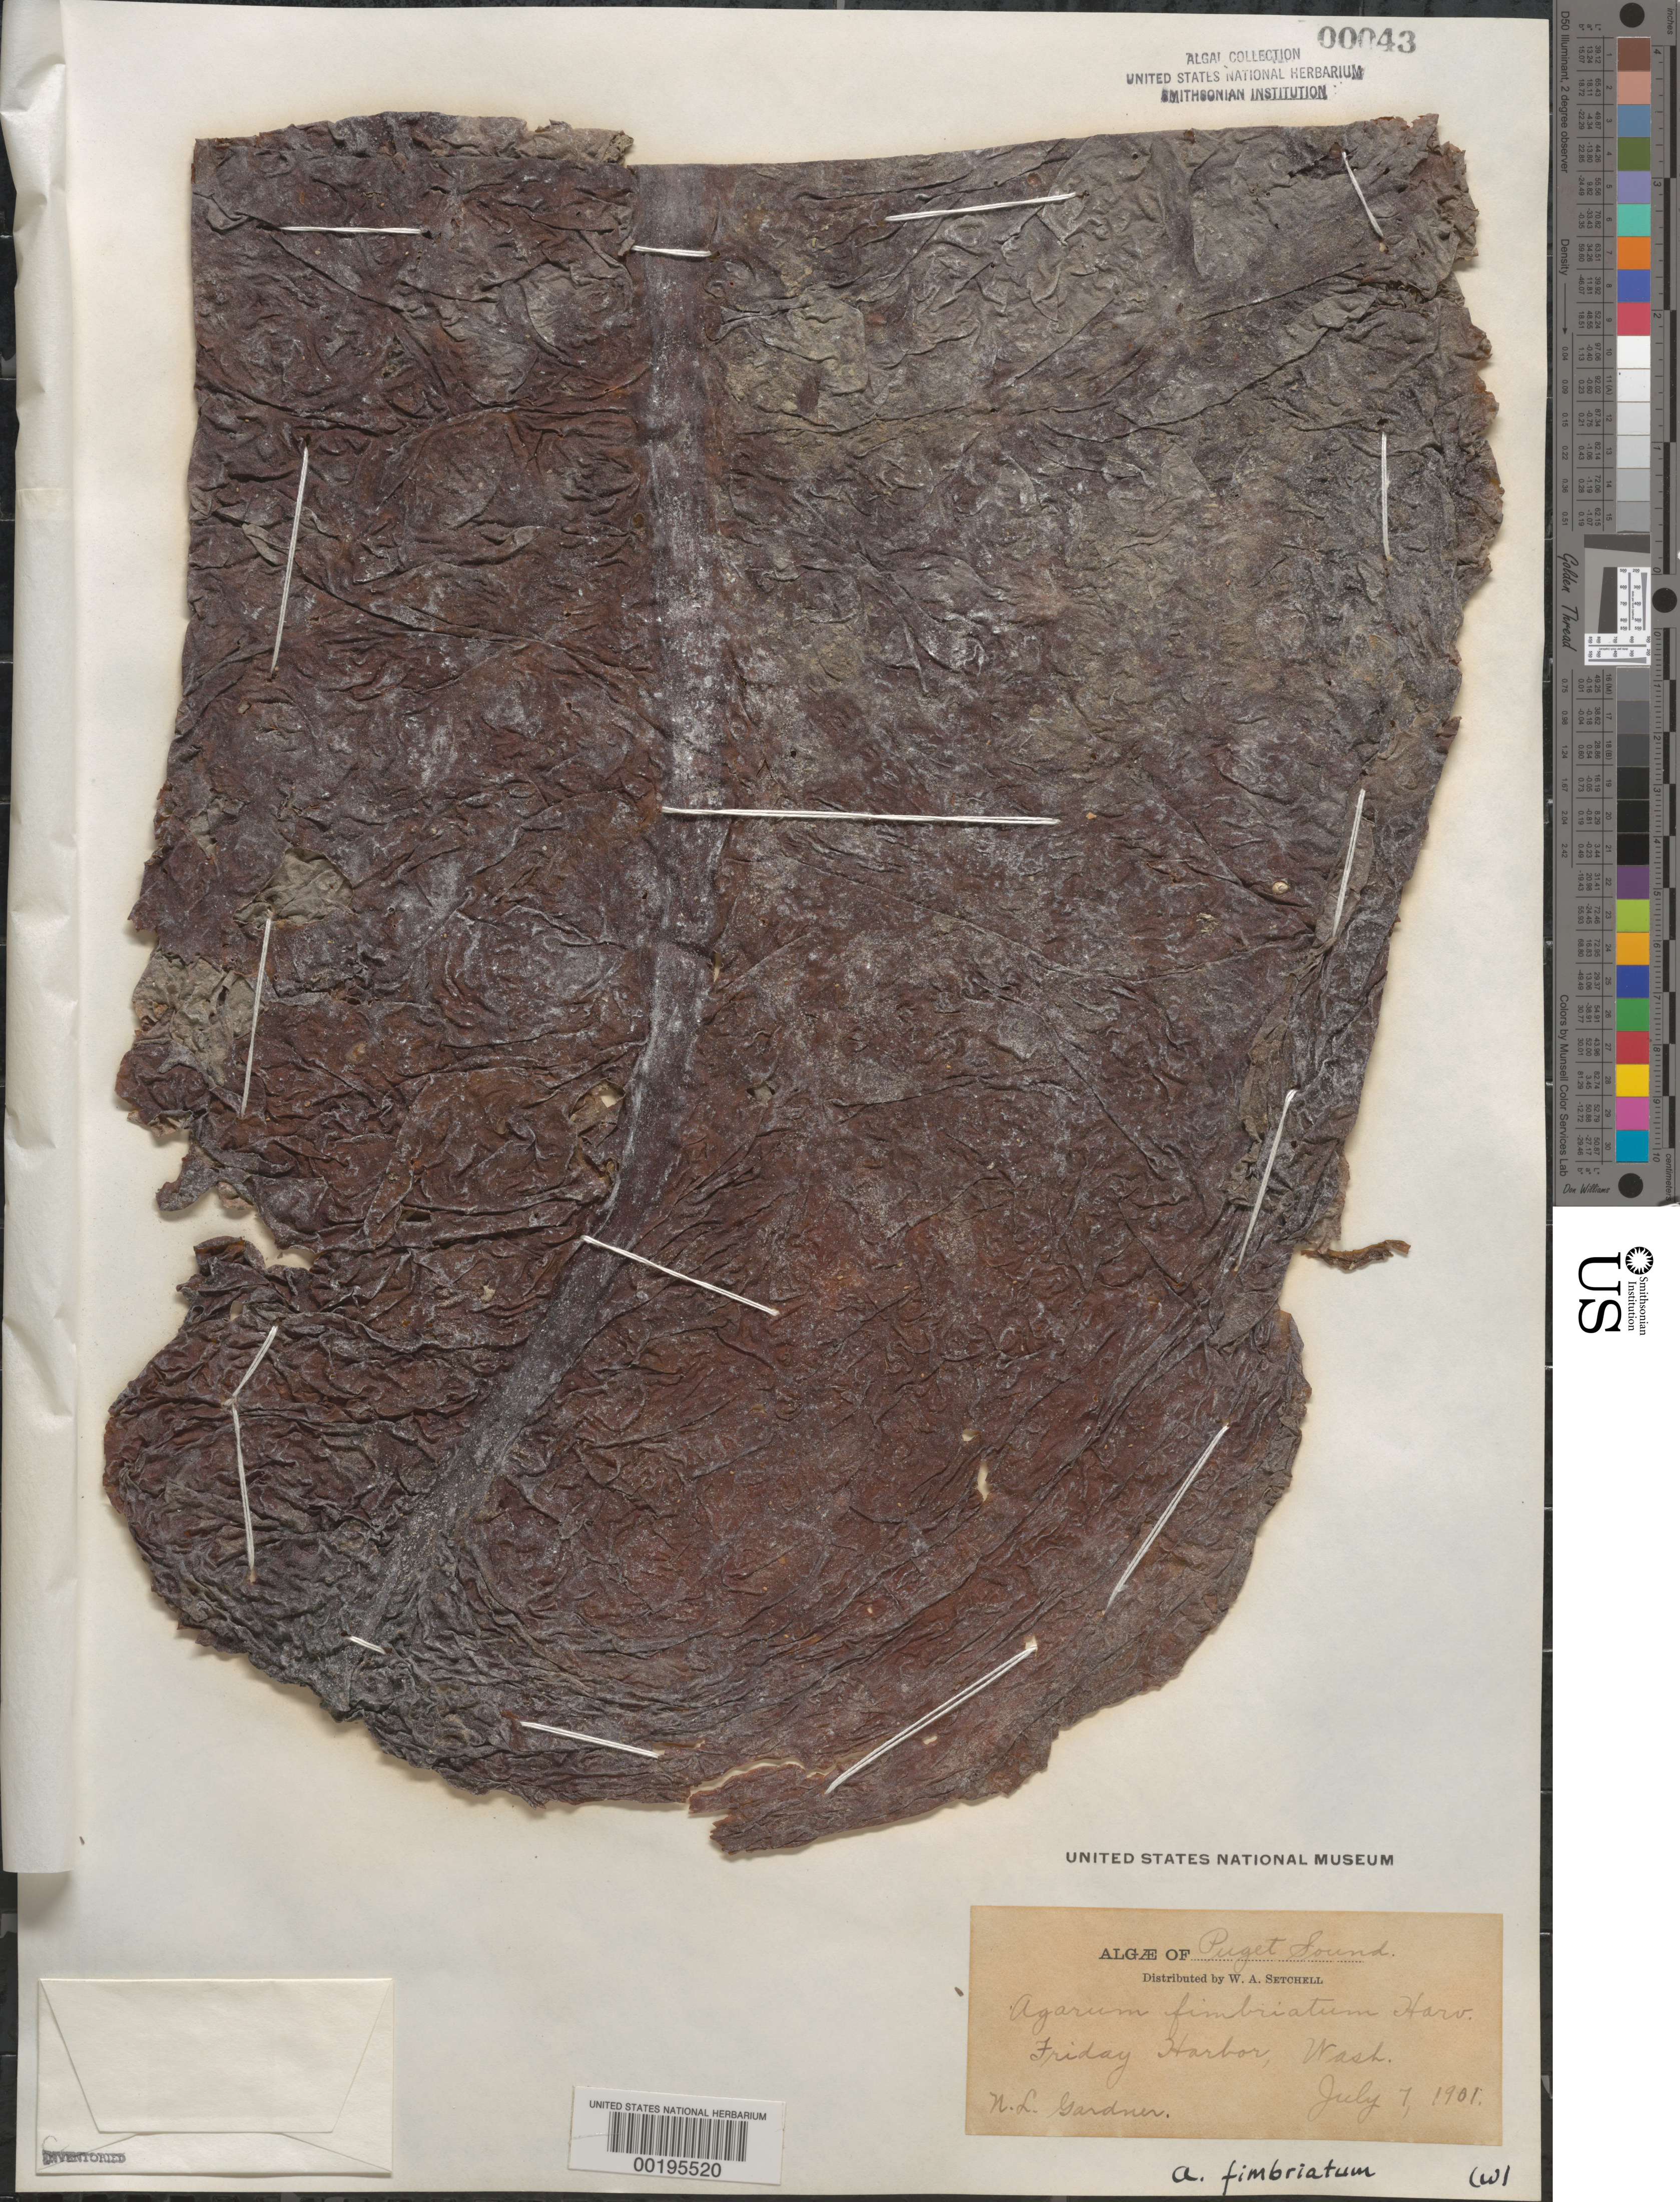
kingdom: Chromista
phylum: Ochrophyta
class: Phaeophyceae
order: Laminariales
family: Agaraceae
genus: Neoagarum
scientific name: Neoagarum fimbriatum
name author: (Harvey) H.Kawai & Hanyuda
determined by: Algae name updating Project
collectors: N. Gardner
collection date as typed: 07 Jul 1901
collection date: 1901-07-07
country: United States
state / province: Washington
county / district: San Juan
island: San Juan Island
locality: Friday Harbor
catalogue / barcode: US 43